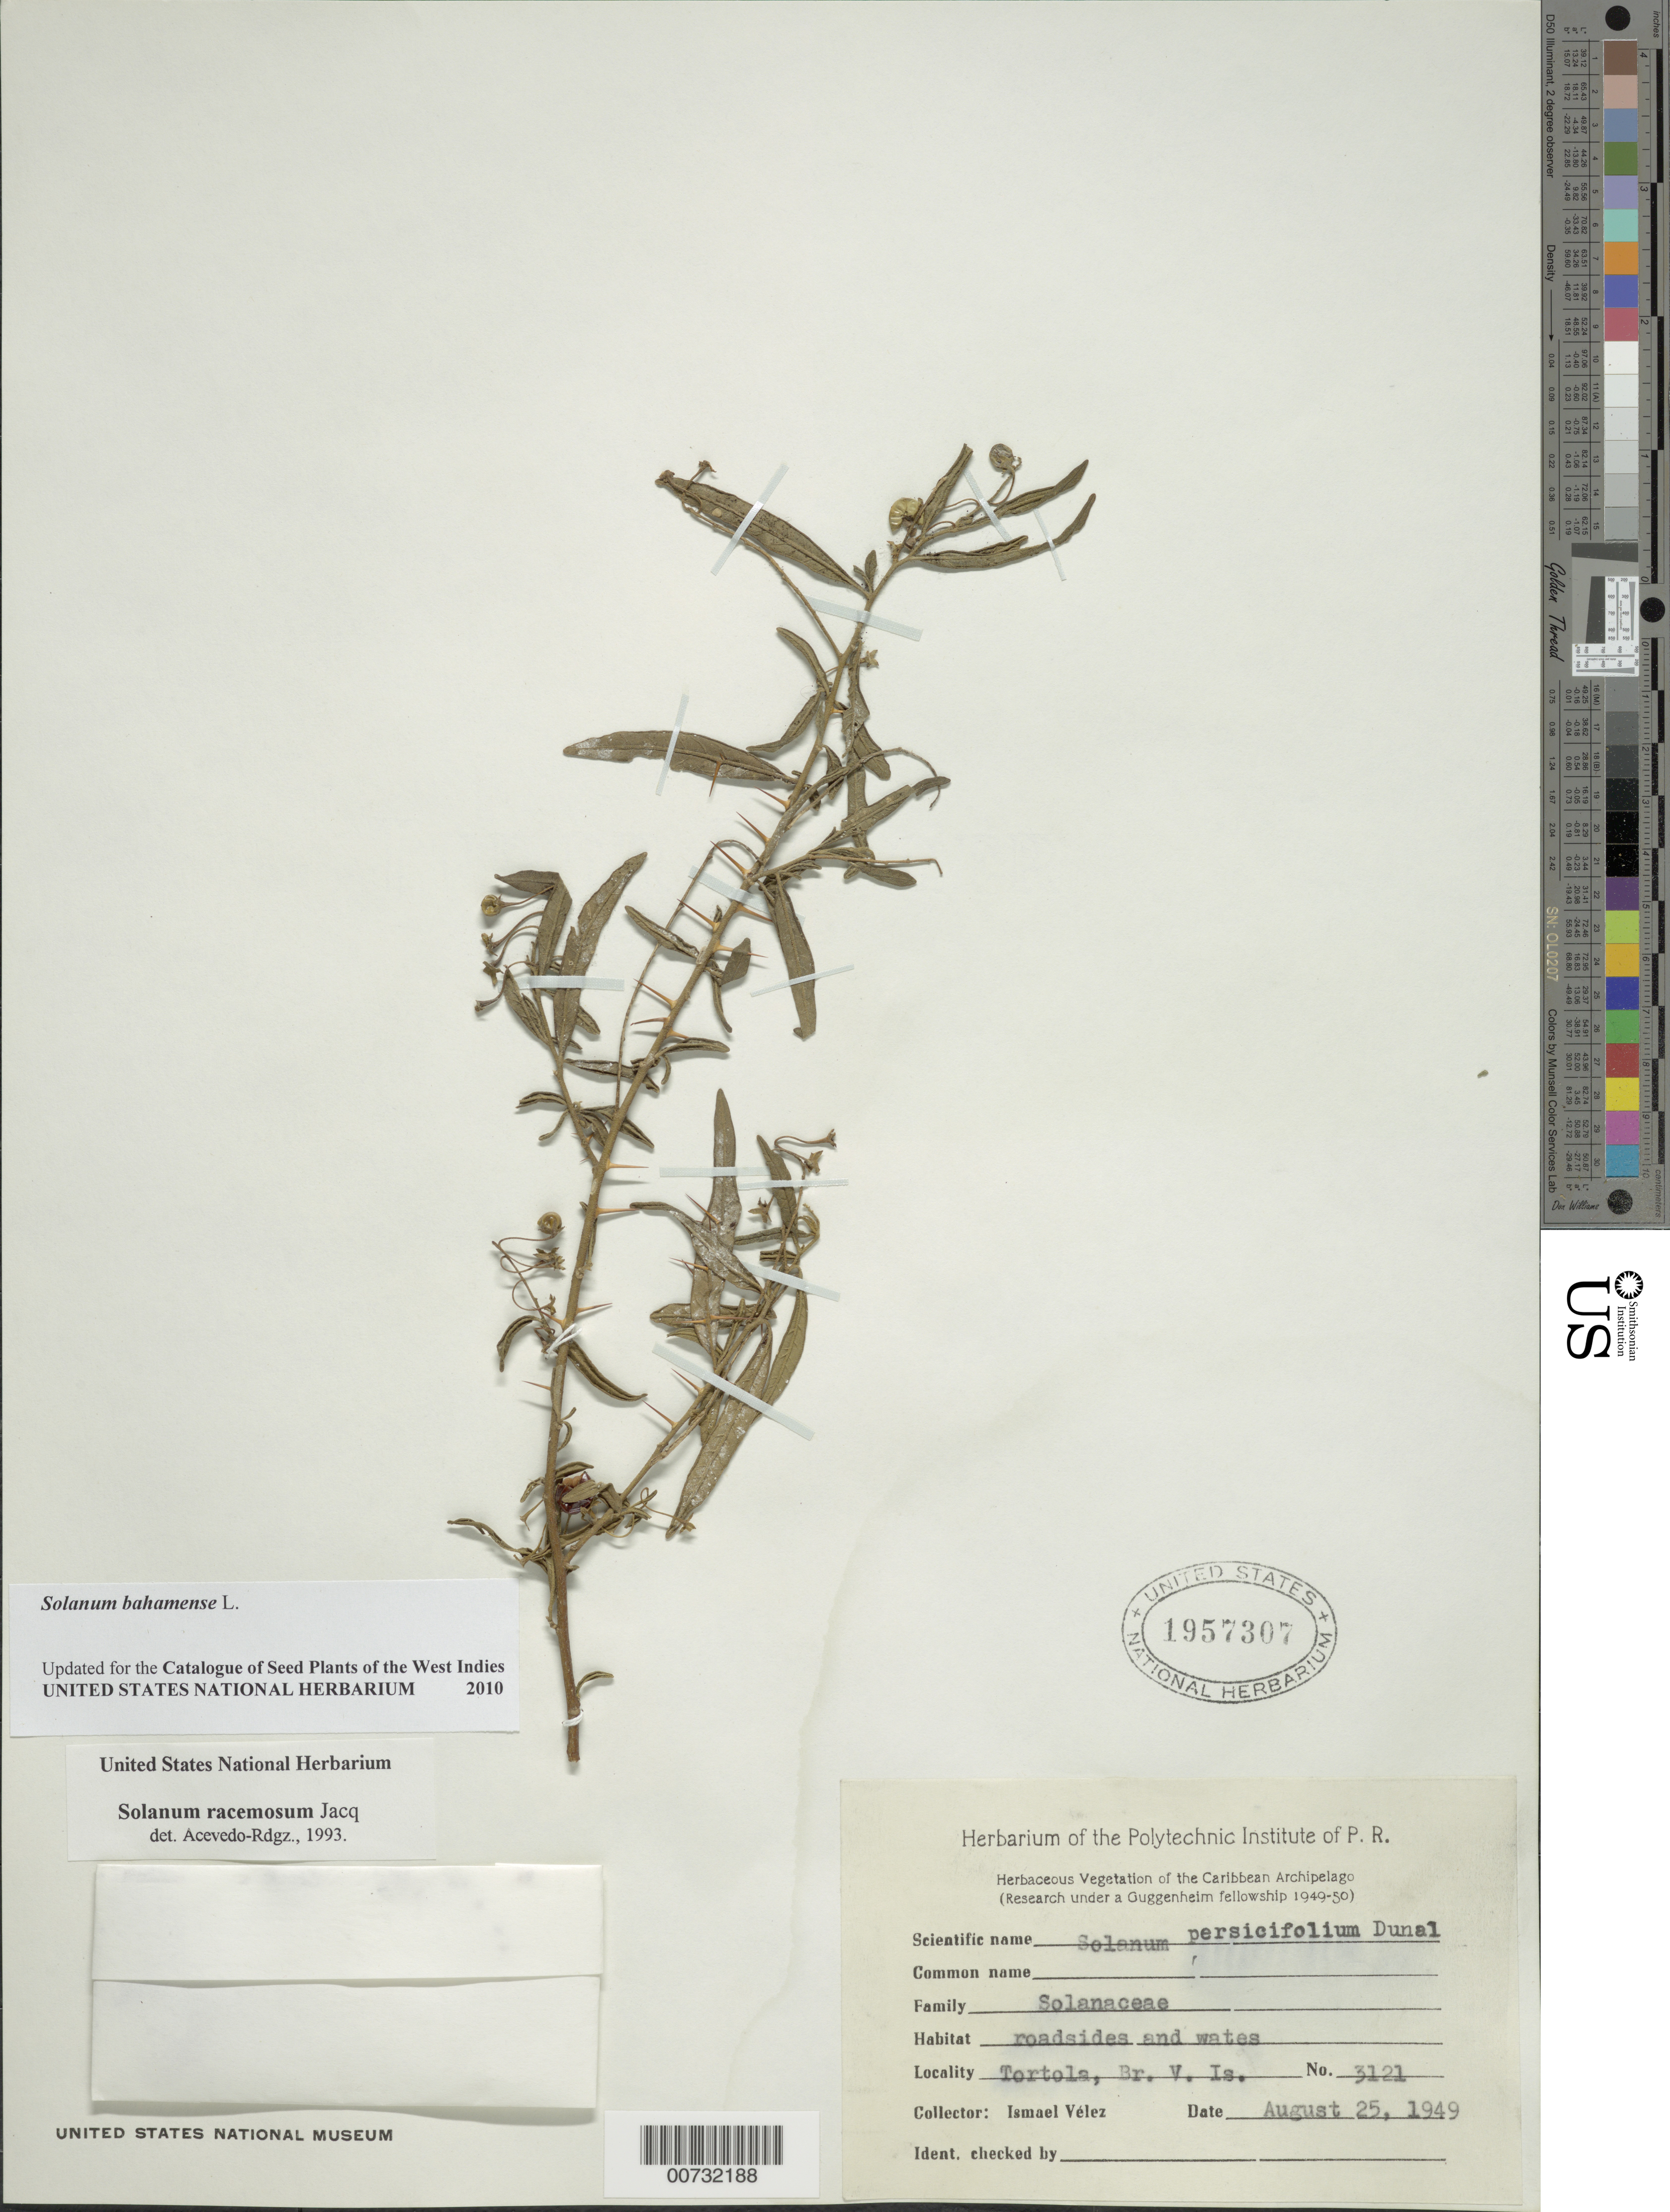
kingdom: Plantae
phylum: Tracheophyta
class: Magnoliopsida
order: Solanales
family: Solanaceae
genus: Solanum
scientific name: Solanum bahamense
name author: L.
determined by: Acevedo-Rodríguez, P., (BOT), Smithsonian Institution - National Museum of Natural History (UNITED STATES)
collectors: I. Velez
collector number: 3121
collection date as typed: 25 Aug 1949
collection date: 1949-08-25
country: British Virgin Islands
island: Tortola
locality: Tortola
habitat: Roadsides and wates (waste?)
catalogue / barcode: US 1957307